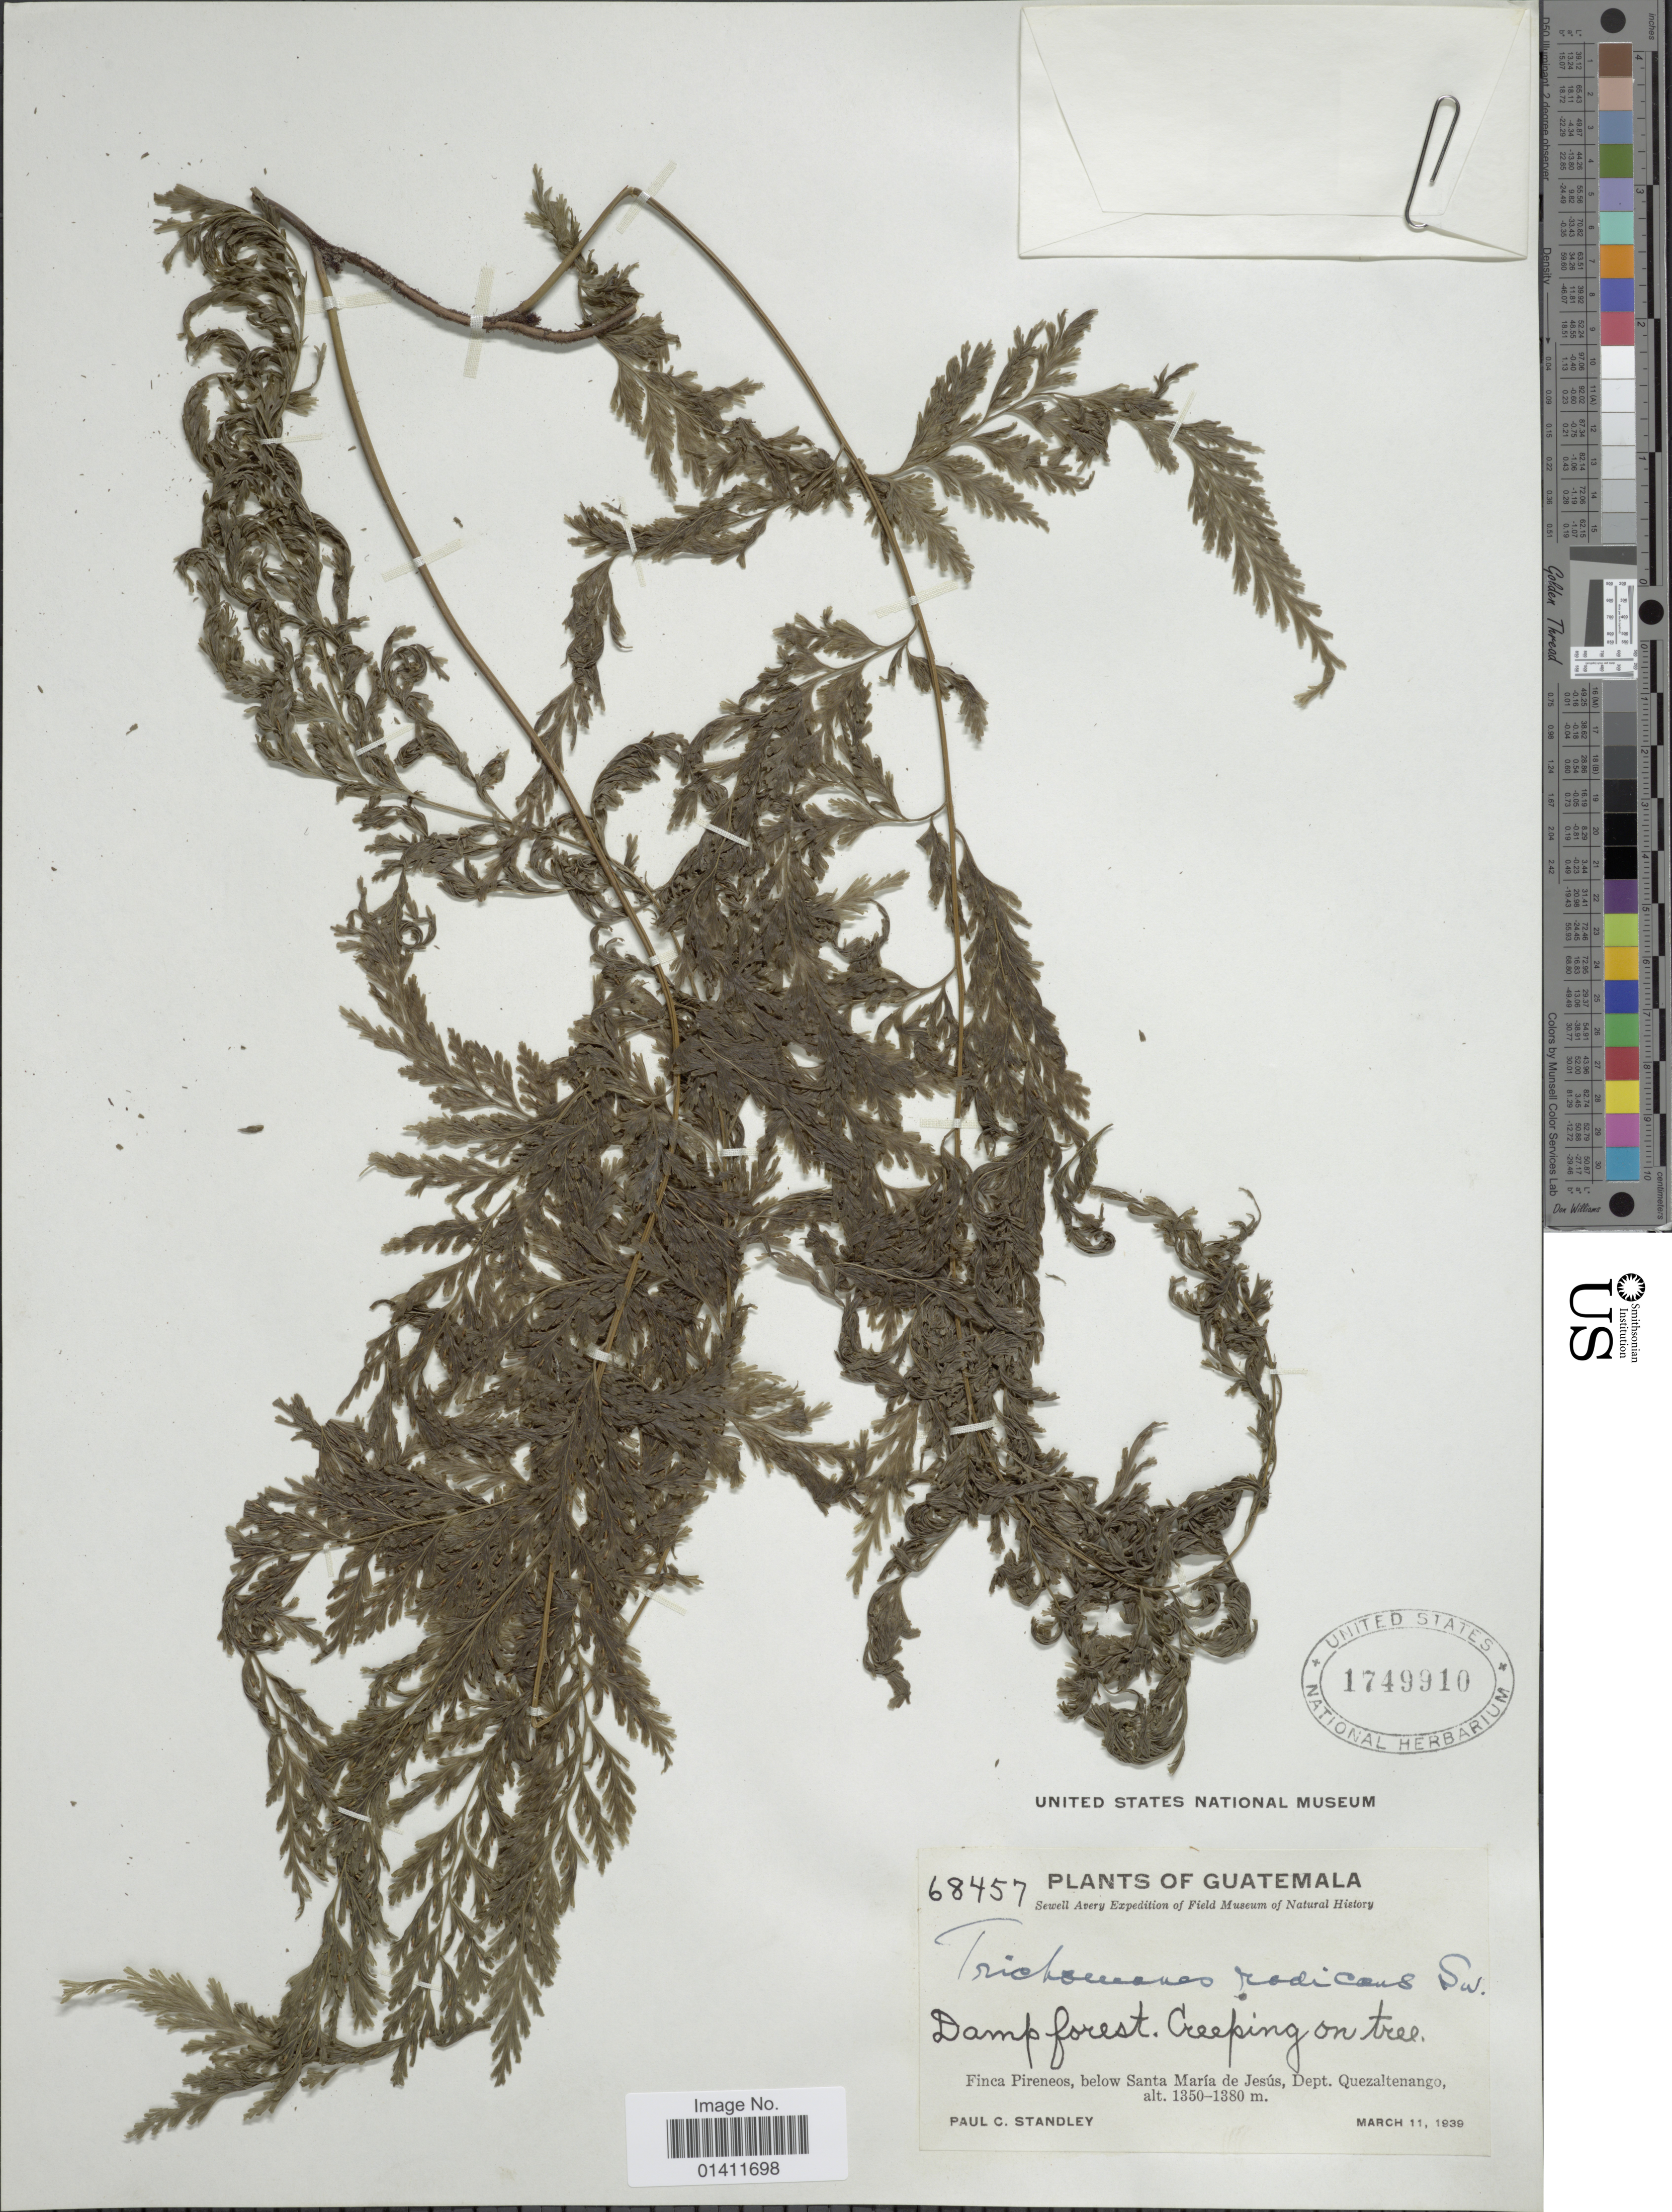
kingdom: Plantae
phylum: Tracheophyta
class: Polypodiopsida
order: Hymenophyllales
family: Hymenophyllaceae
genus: Vandenboschia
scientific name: Vandenboschia radicans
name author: (Sw.) Copel.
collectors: P. C. Standley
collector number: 68457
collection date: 1939-03-11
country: Guatemala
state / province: Quetzaltenango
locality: Finca Pireneos, below Santa Maria de Jesus, Dept. Quezaltenango.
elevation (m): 1350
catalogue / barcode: US 1749910